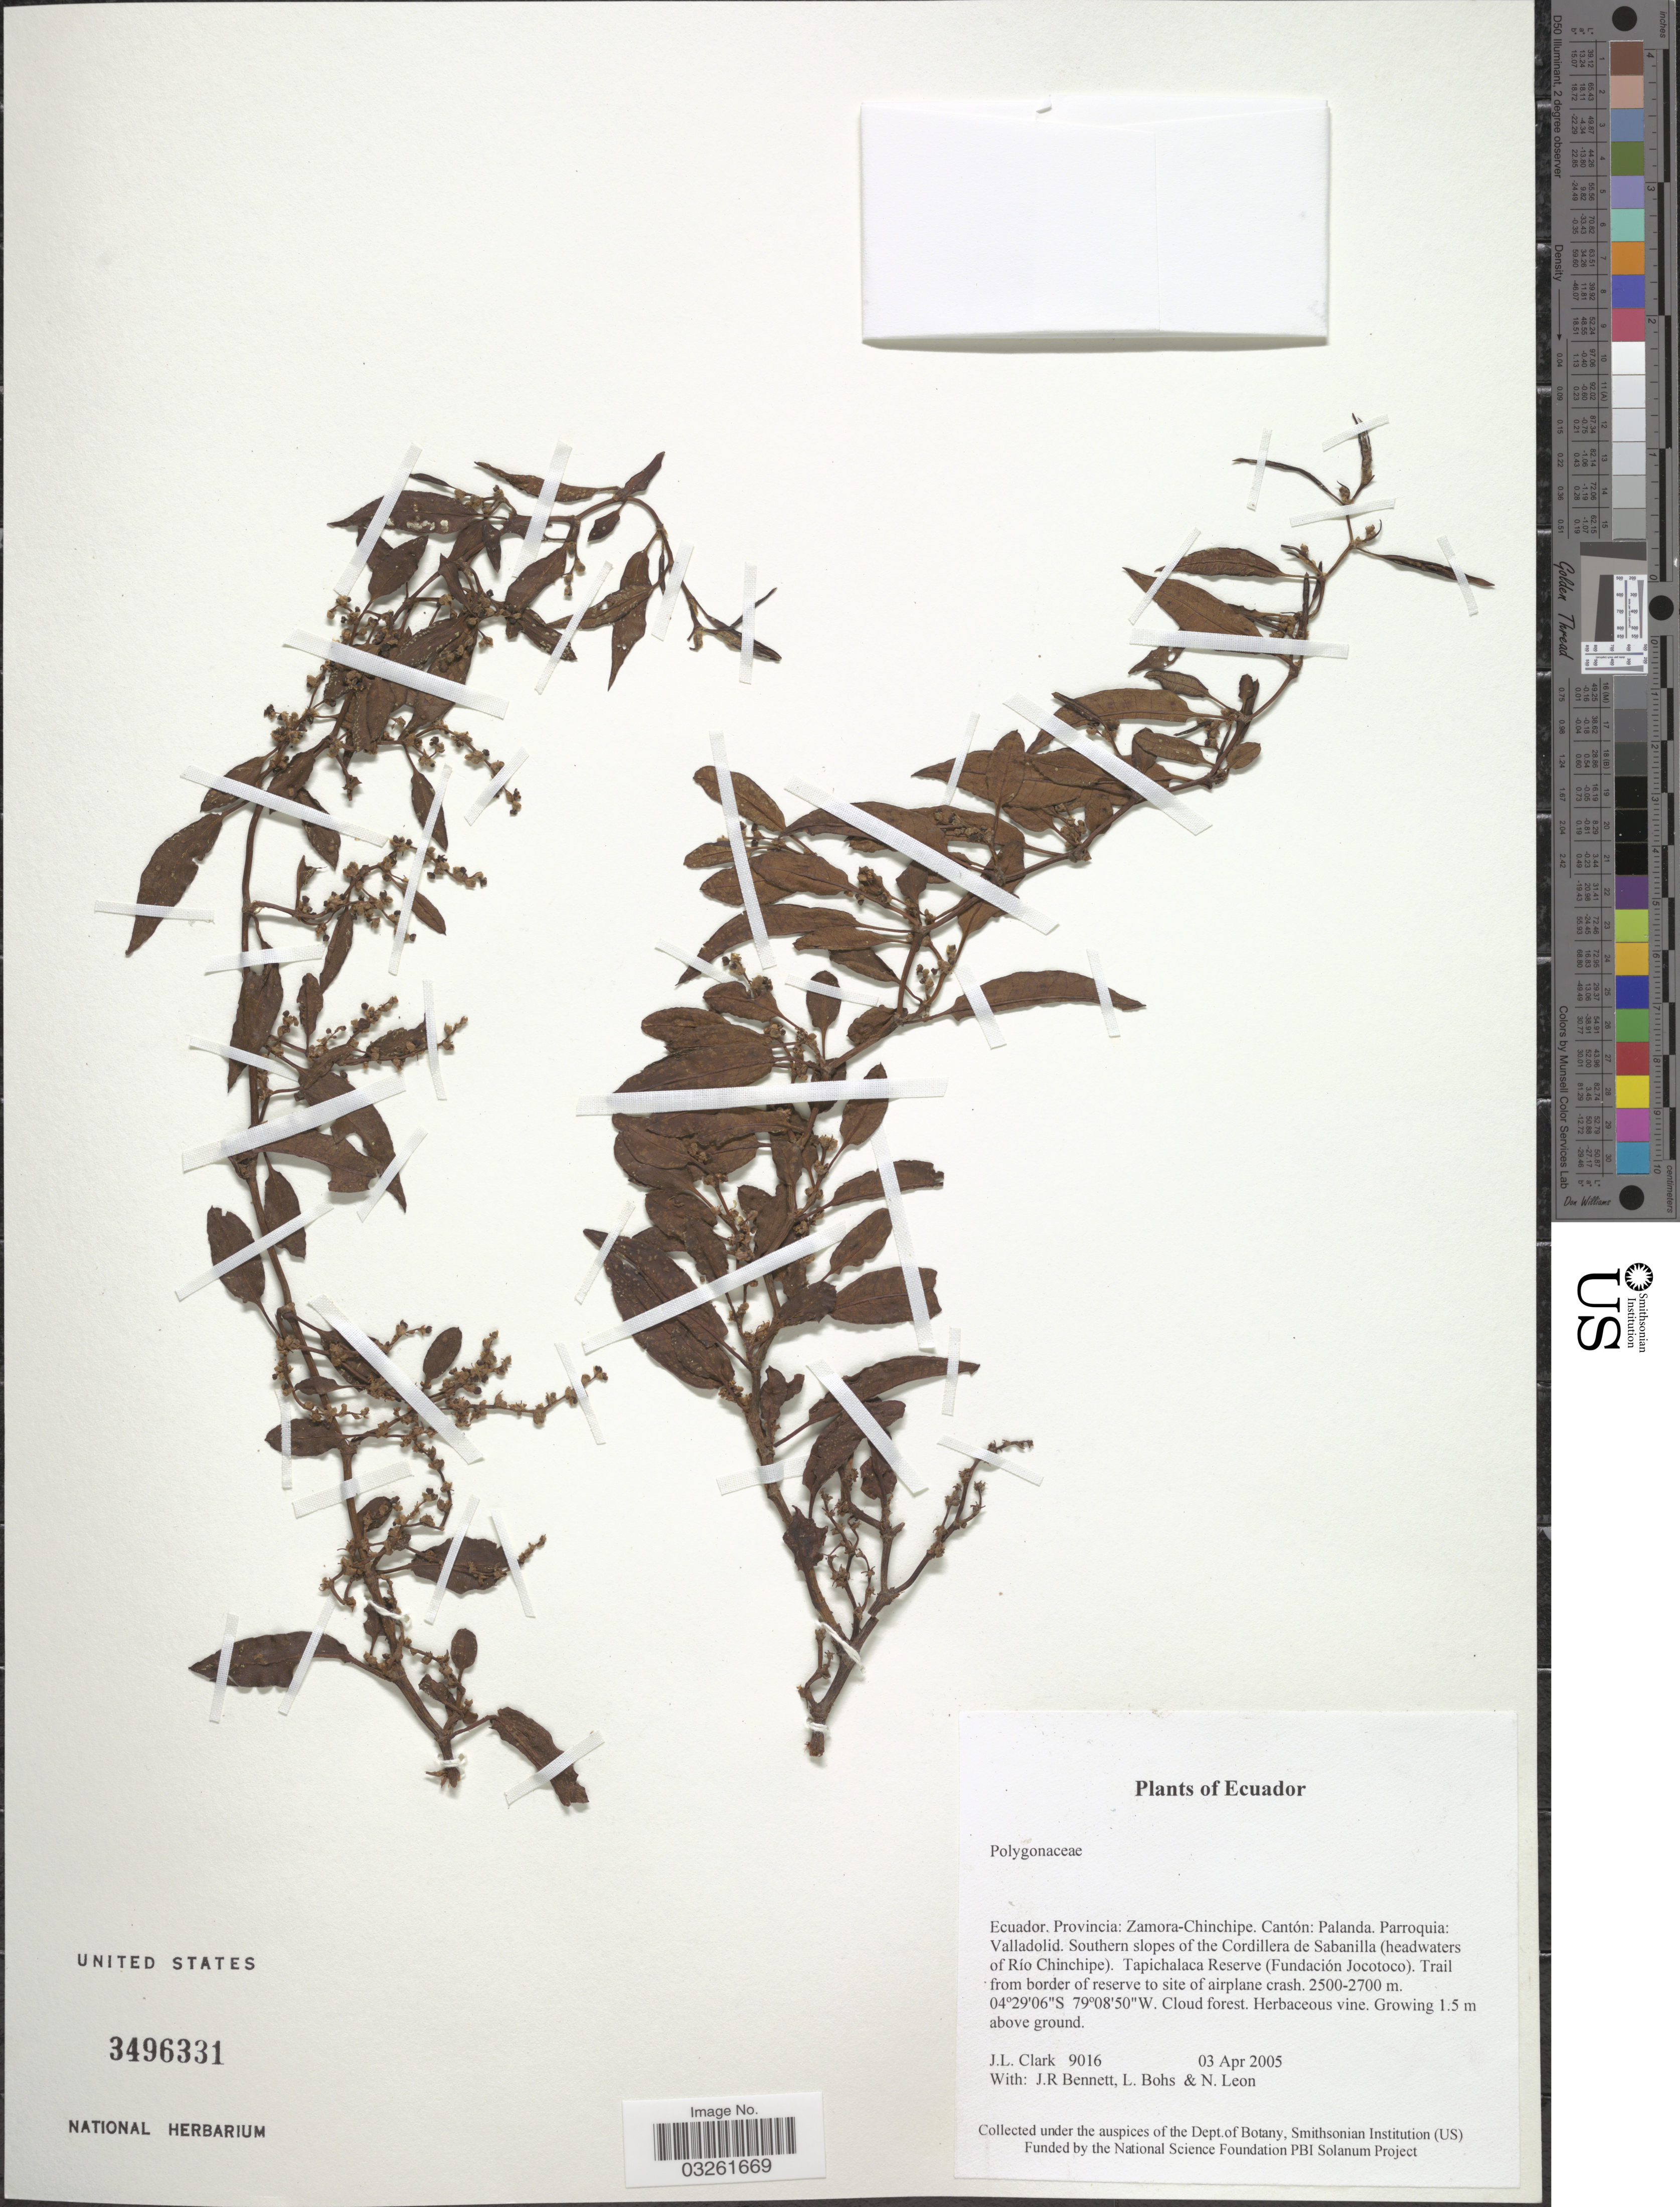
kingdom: Plantae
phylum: Tracheophyta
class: Magnoliopsida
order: Caryophyllales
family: Polygonaceae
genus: Muehlenbeckia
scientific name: Muehlenbeckia sp.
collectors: J. L. Clark, J. R. Bennett, L. A. Bohs & N. Leon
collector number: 9016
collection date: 2005-04-03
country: Ecuador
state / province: Zamora-Chinchipe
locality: Cantón: Palanda. Parroquia: Valladolid. Southern slopes of the Cordillera de Sabanilla (headwaters of Río Chinchipe). Tapichalaca Reserve (Fundación Jocotoco). Trail from border of reserve to site of airplane.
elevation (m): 2500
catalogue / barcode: US 3496331